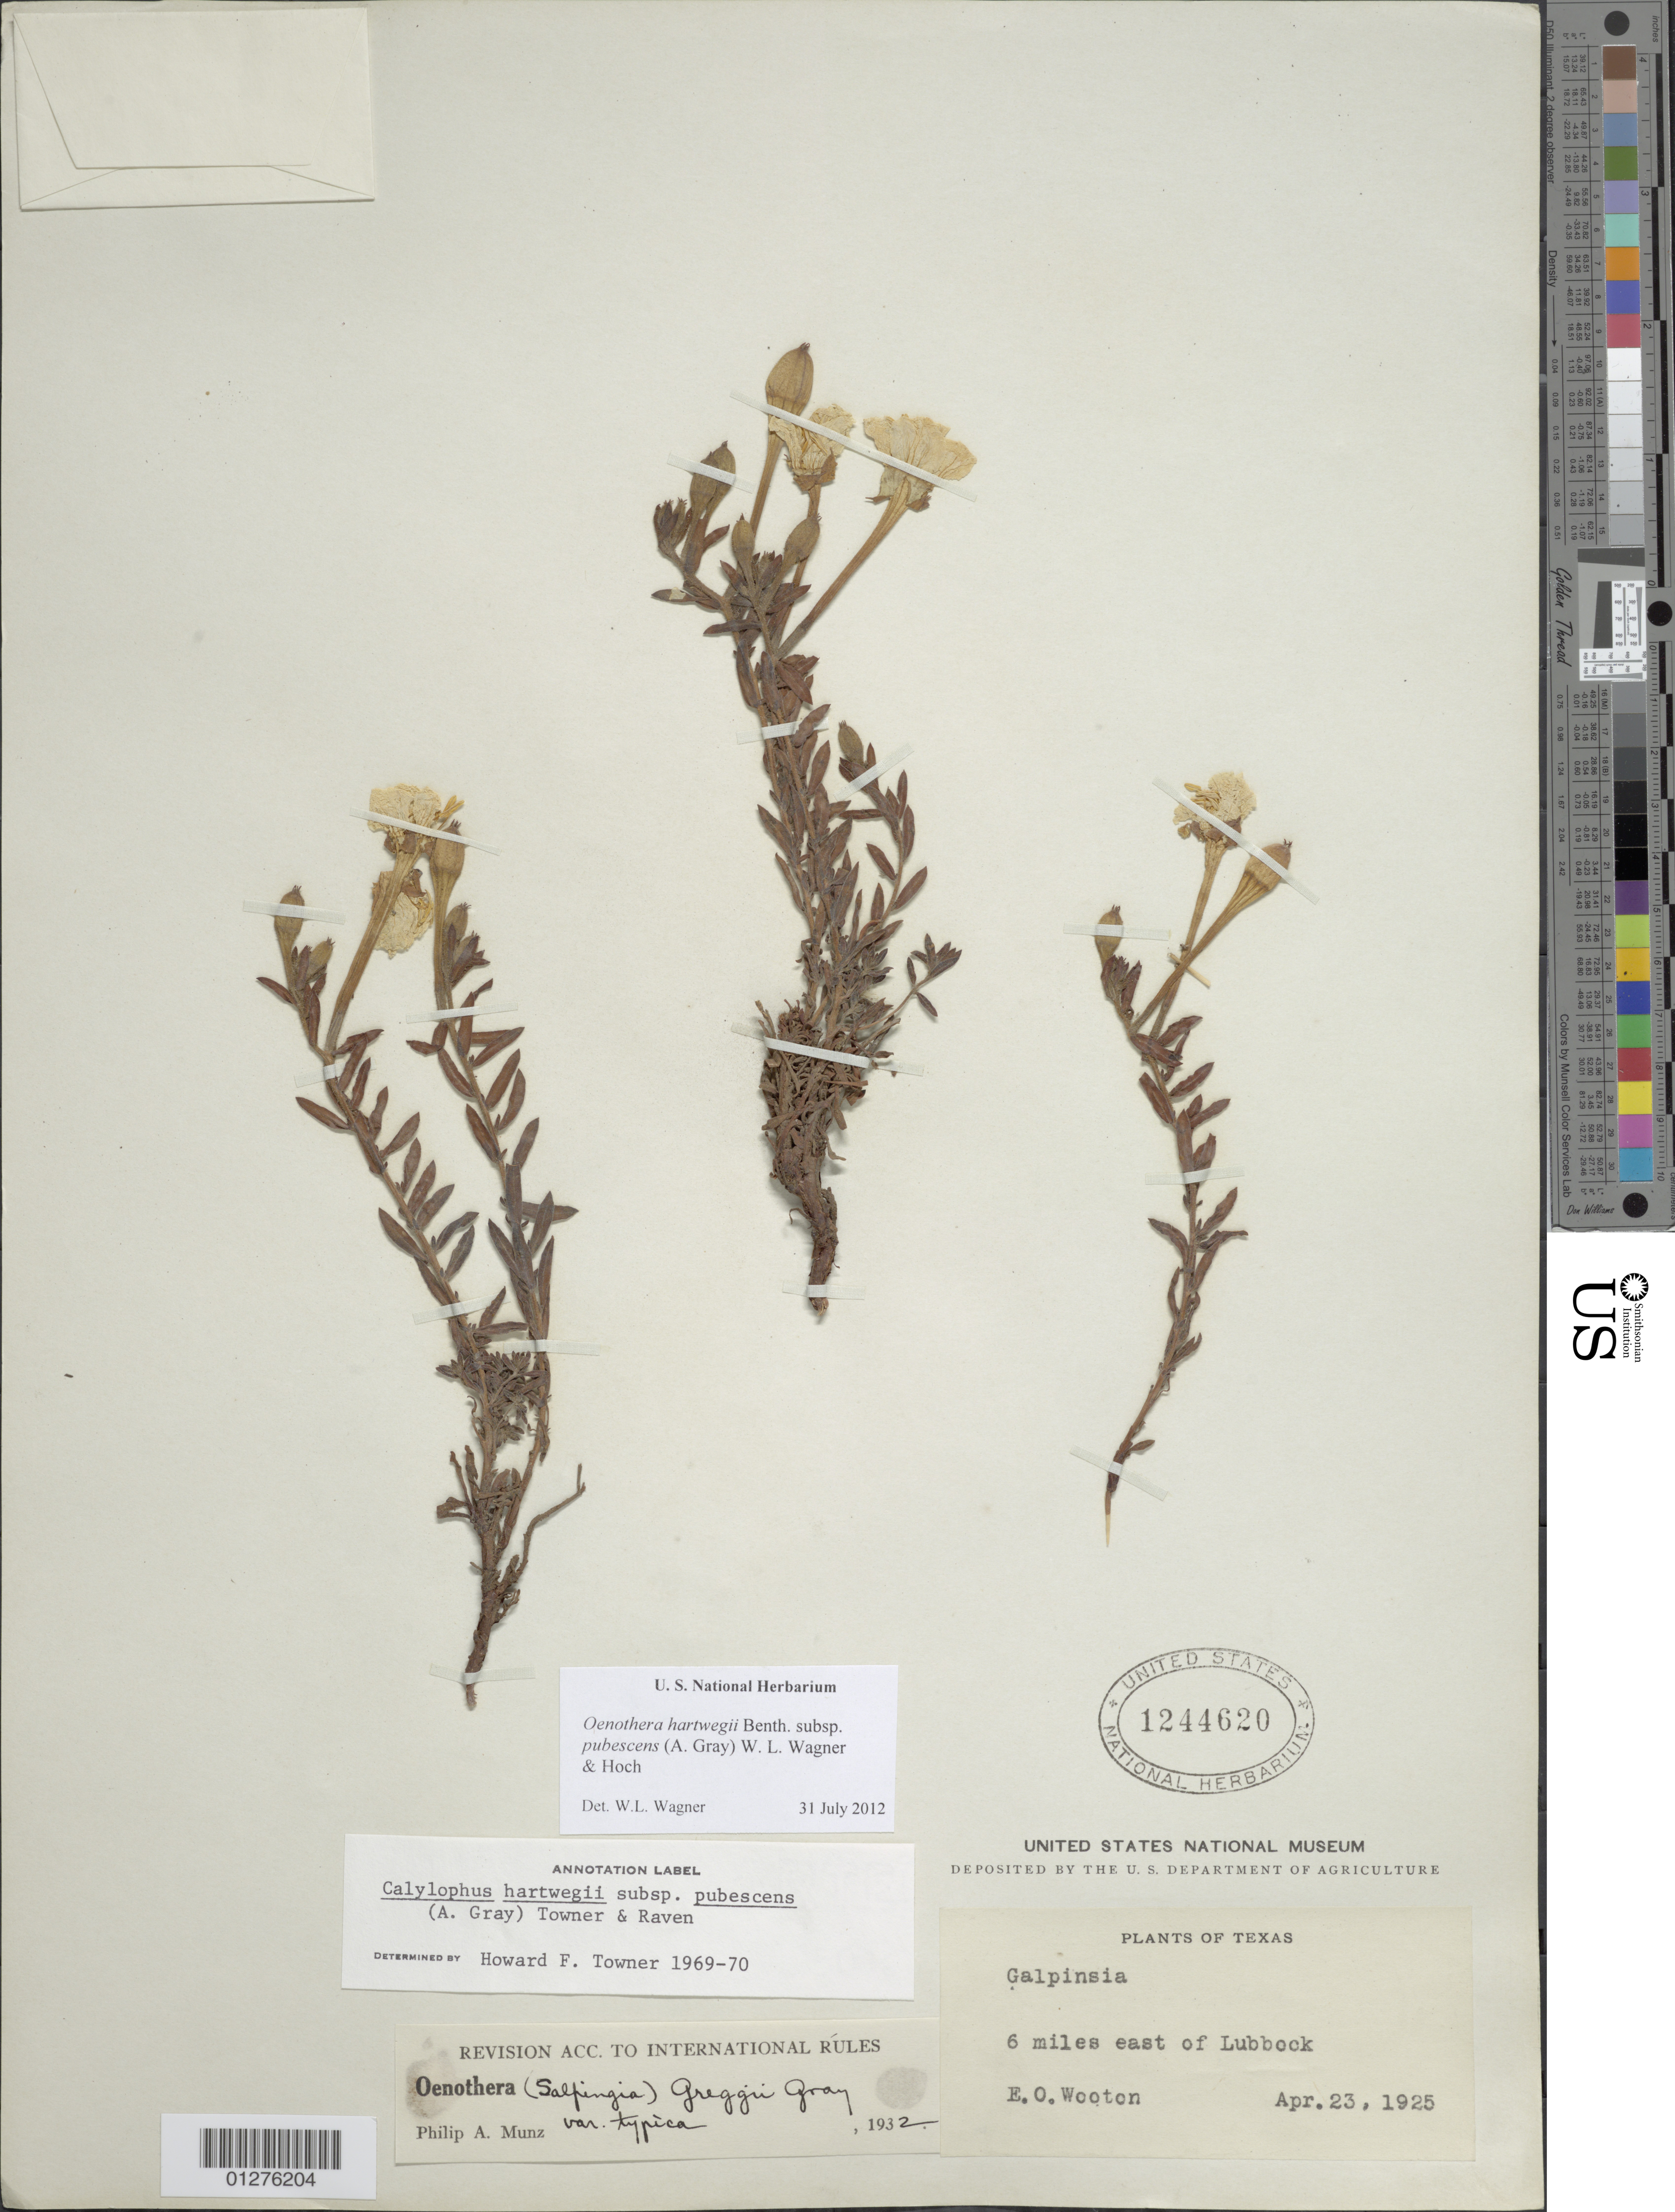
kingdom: Plantae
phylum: Tracheophyta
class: Magnoliopsida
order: Myrtales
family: Onagraceae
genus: Oenothera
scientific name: Oenothera hartwegii subsp. pubescens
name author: (A. Gray) W.L. Wagner & Hoch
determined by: Wagner, W. L., (BOT), Smithsonian Institution - National Museum of Natural History (UNITED STATES)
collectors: E. O. Wooton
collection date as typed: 23 Apr 1925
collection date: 1925-04-23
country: United States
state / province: Texas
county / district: Lubbock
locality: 6 mi e of lubbock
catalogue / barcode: US 1244620